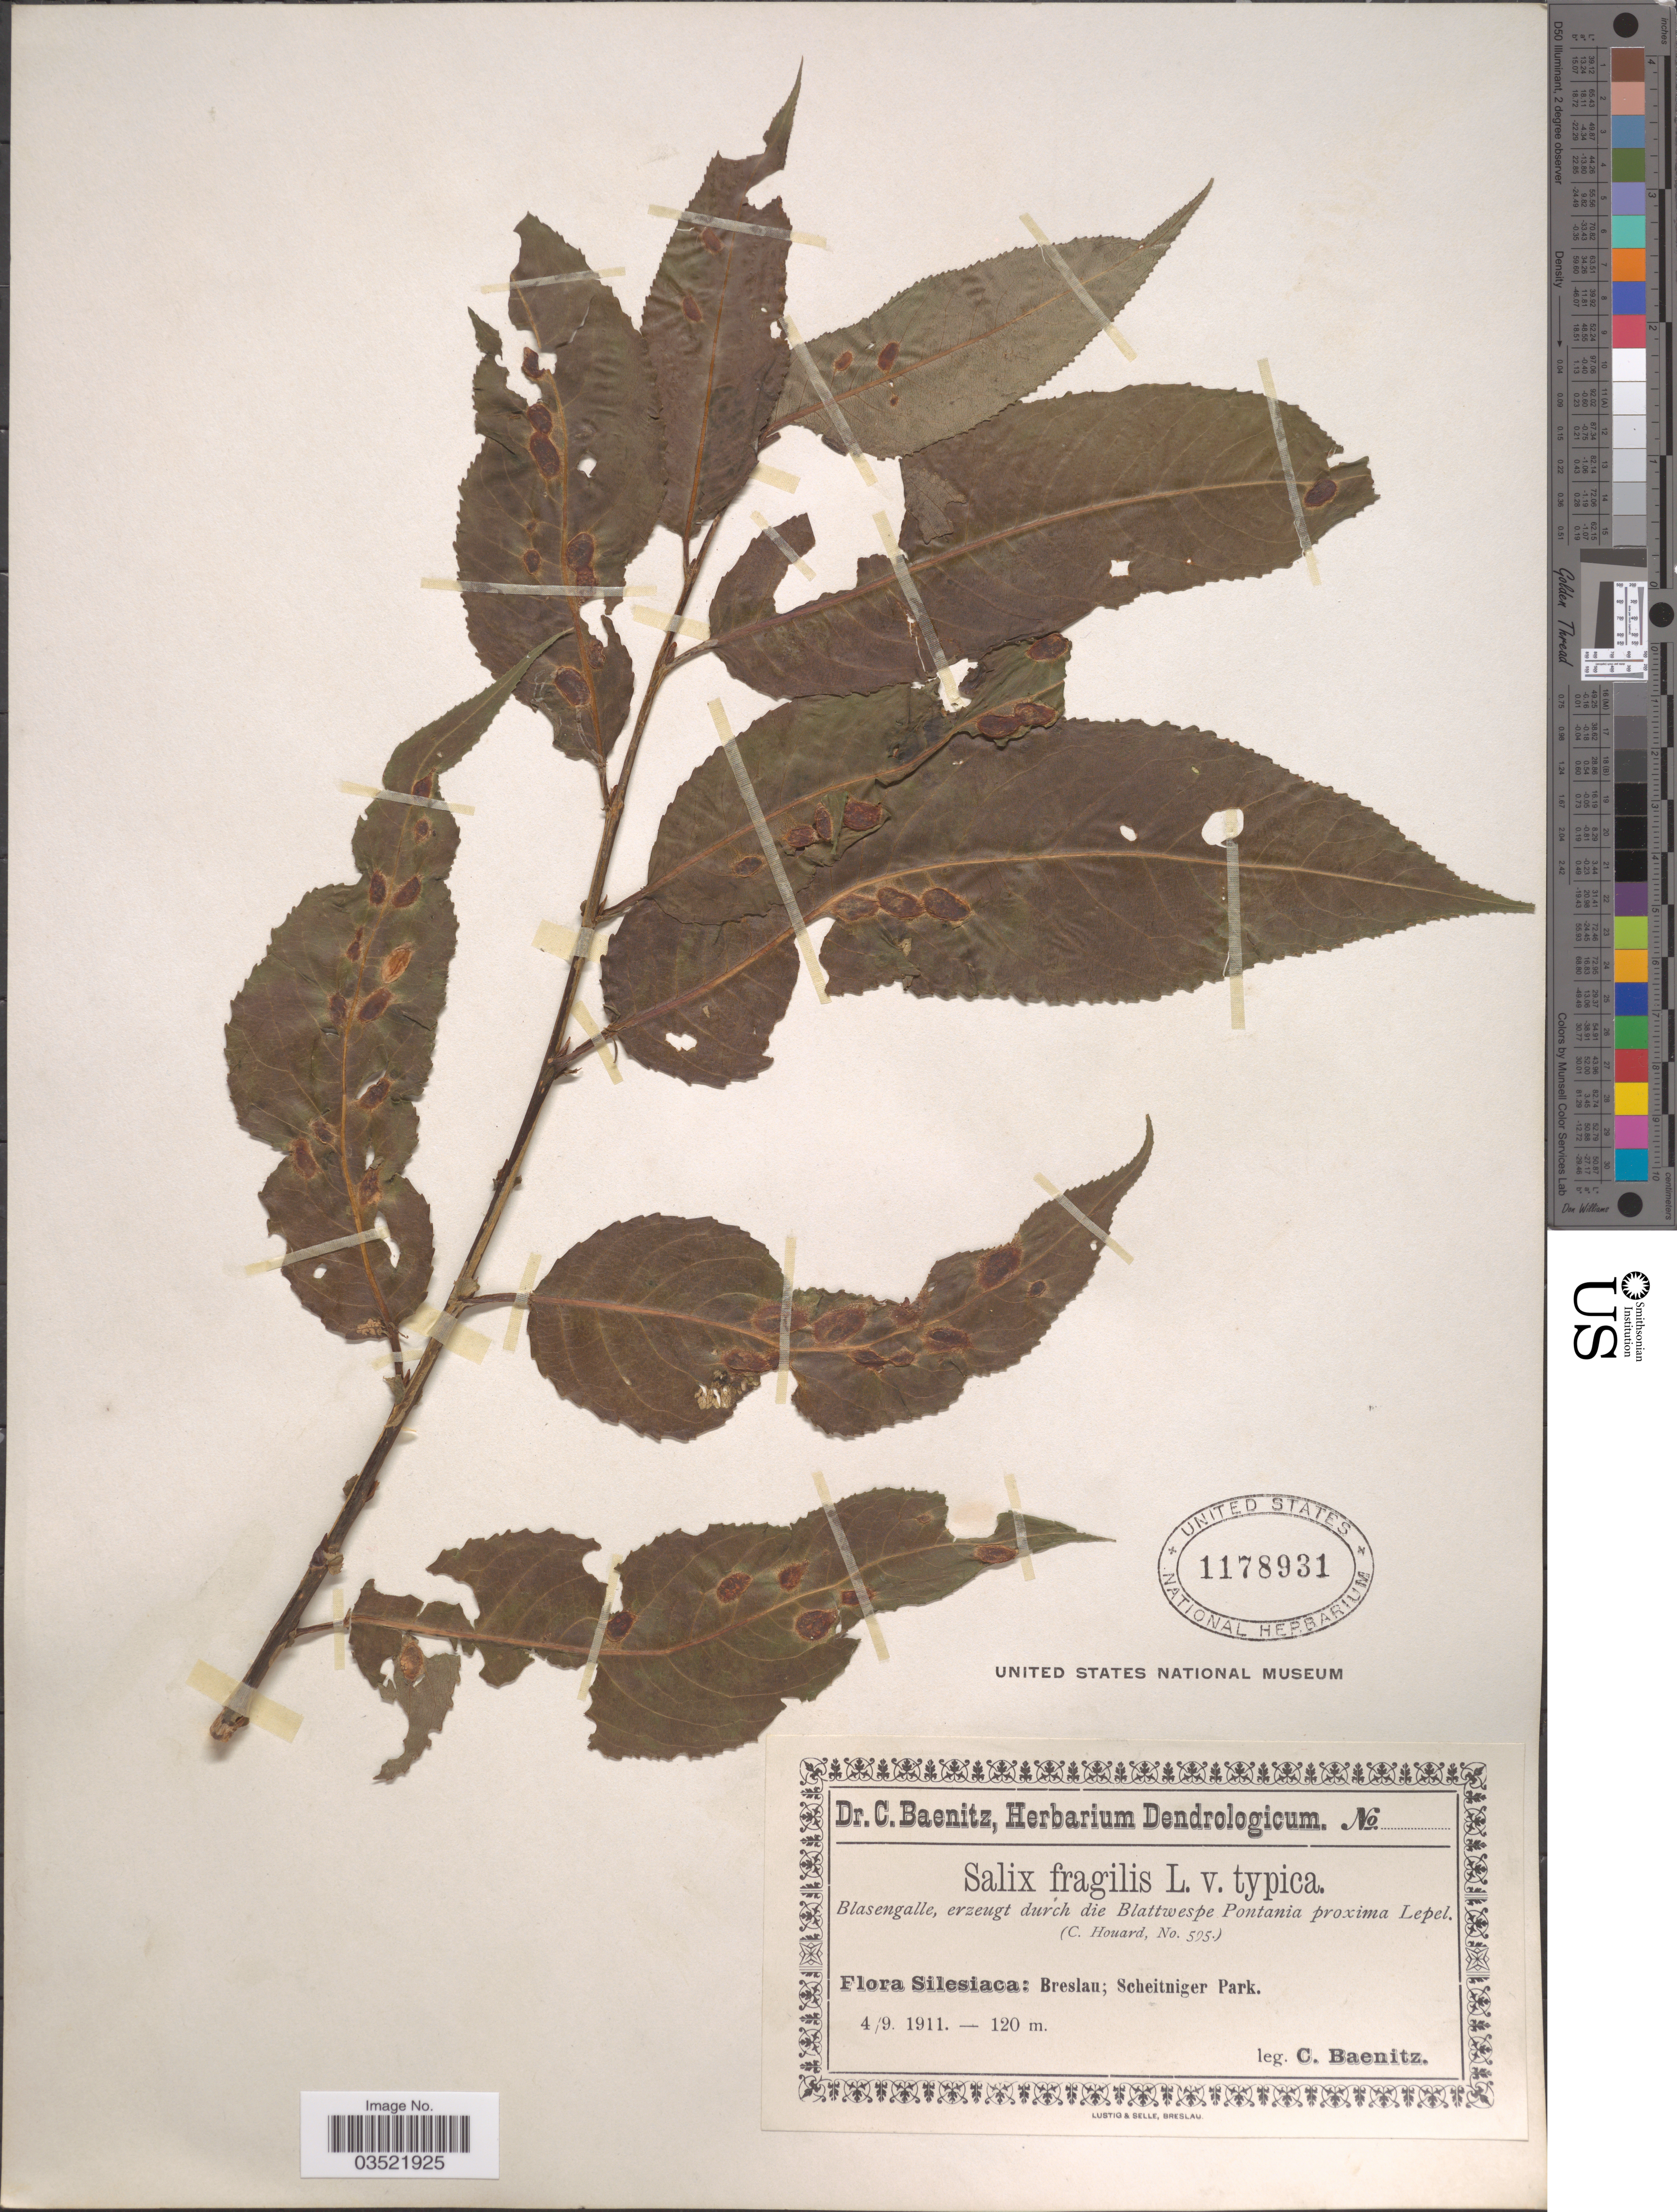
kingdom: Plantae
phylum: Tracheophyta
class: Magnoliopsida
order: Malpighiales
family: Salicaceae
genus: Salix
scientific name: Salix fragilis var. typica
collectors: C. G. Baenitz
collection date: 1911-09-04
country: Poland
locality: Silesiaca: Breslau; Scheitniger Park.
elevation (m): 120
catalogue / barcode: US 1178931